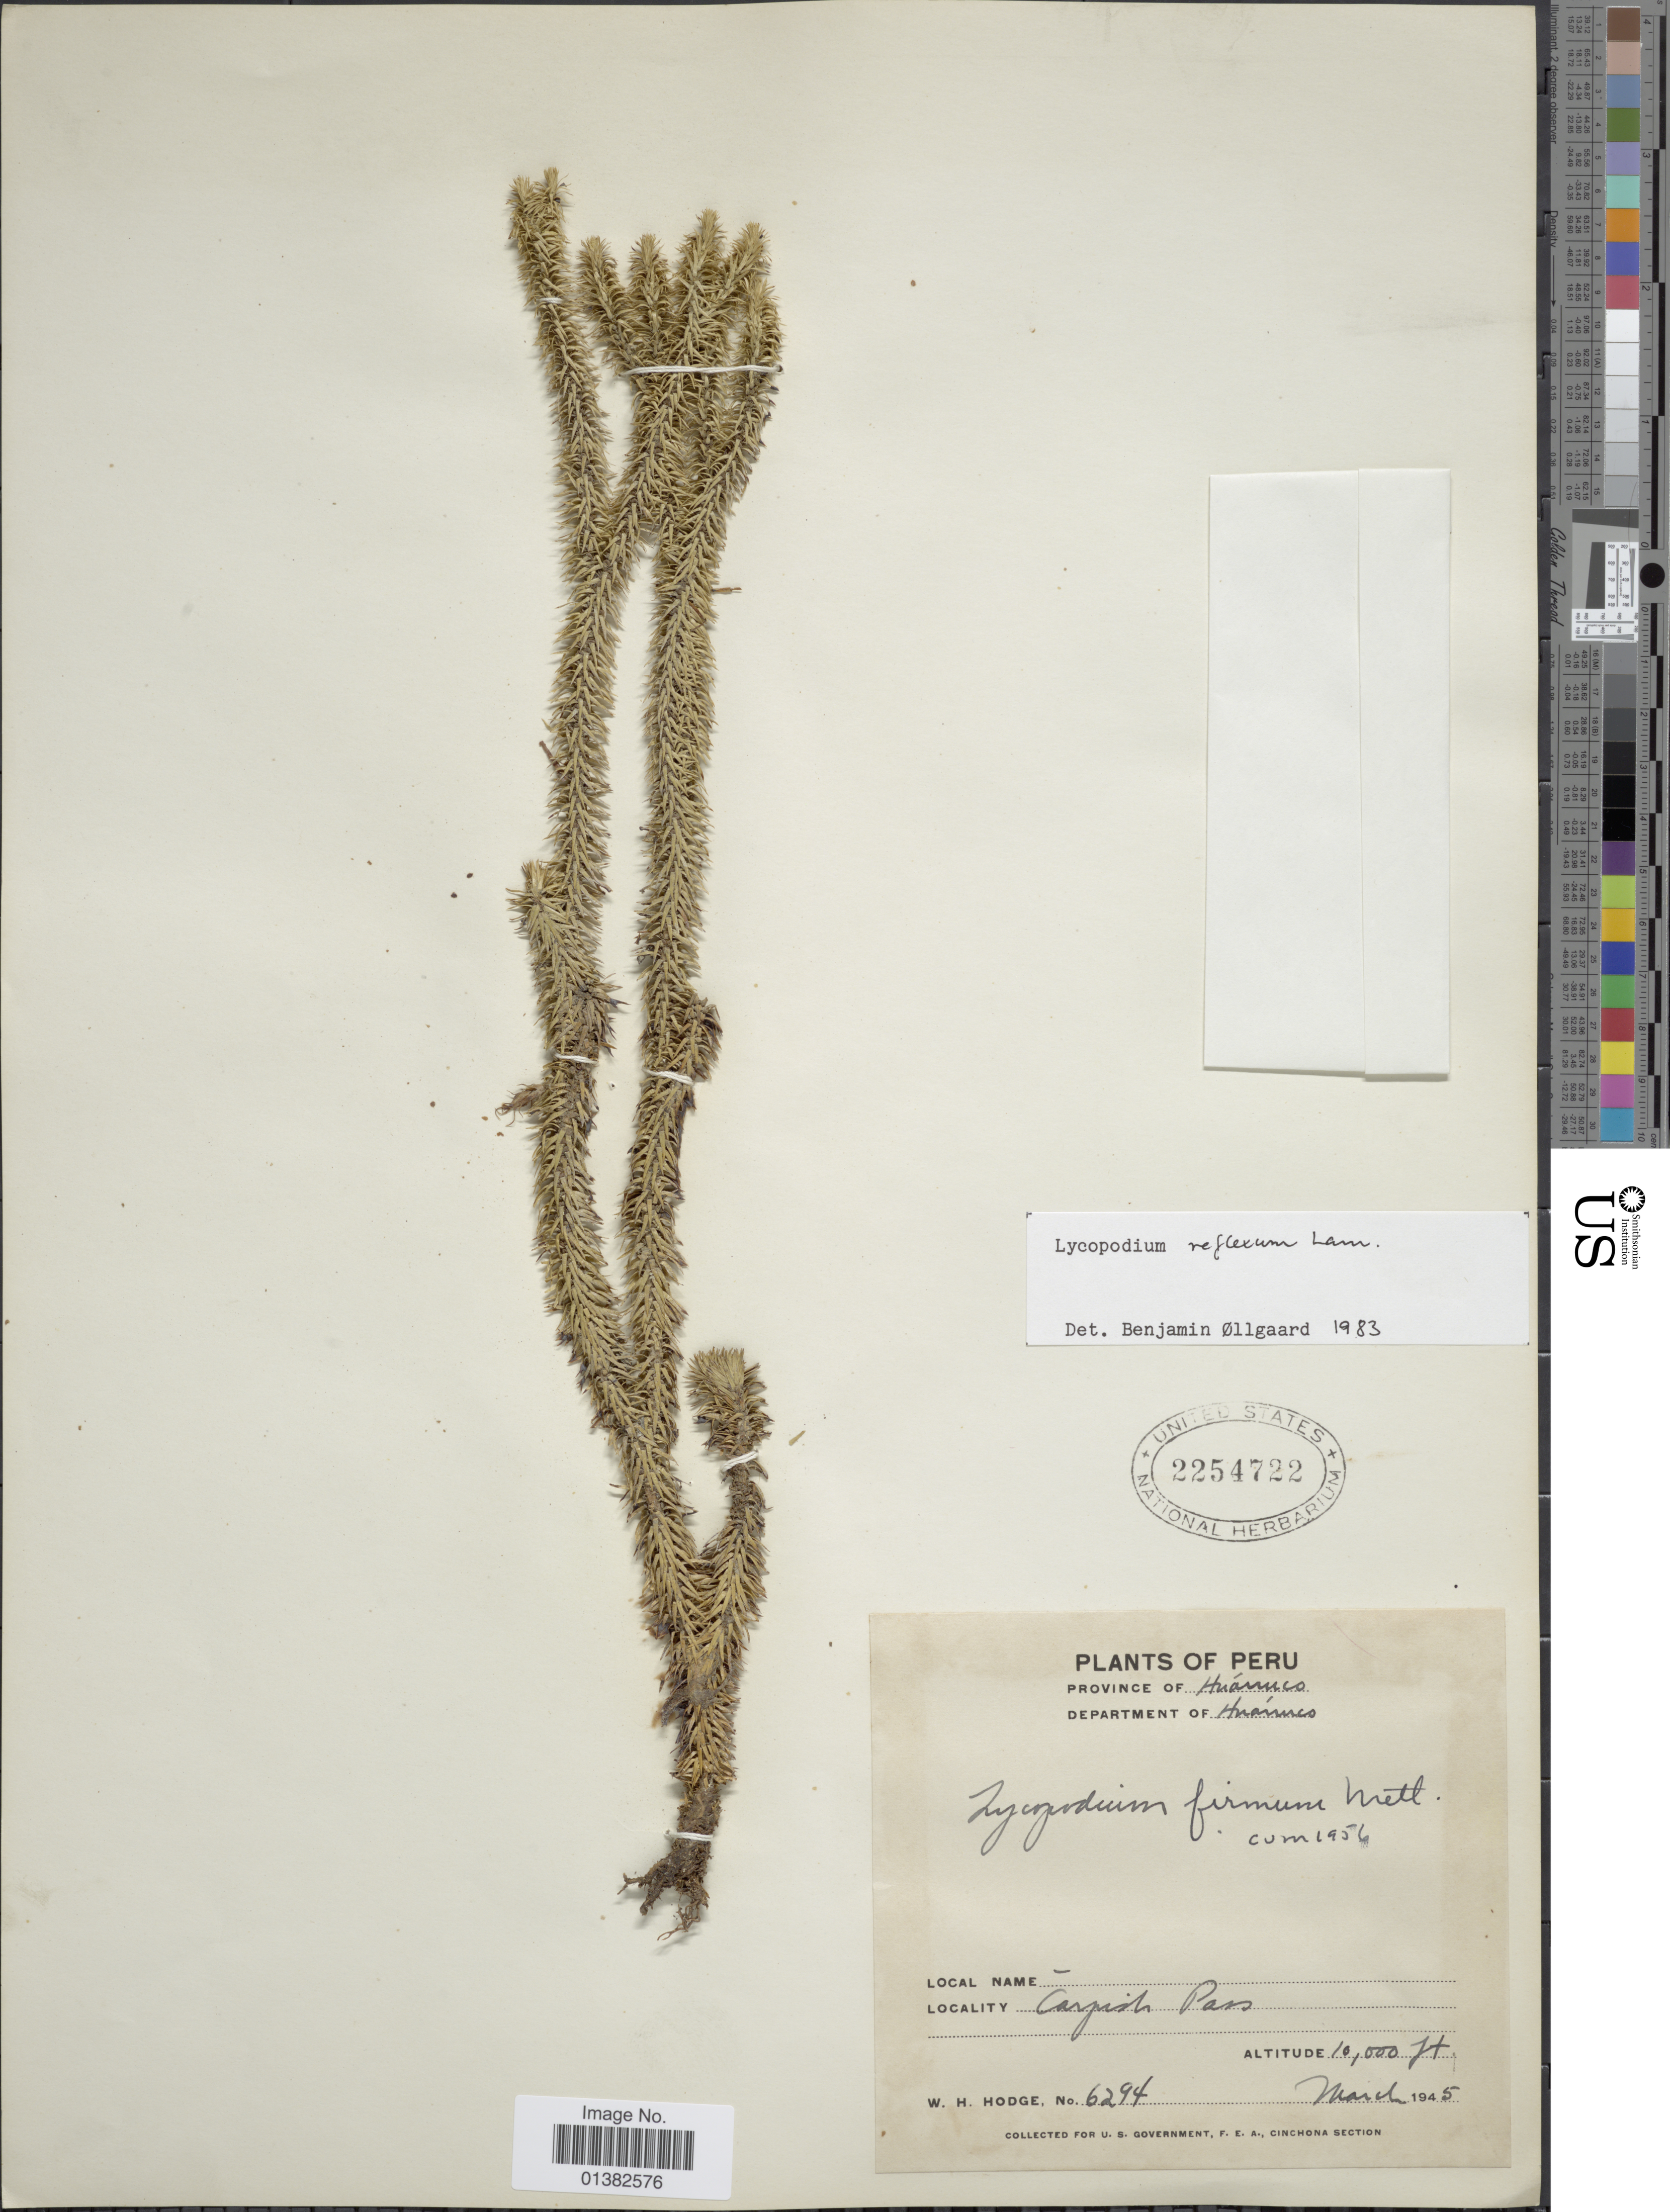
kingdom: Plantae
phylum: Tracheophyta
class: Lycopodiopsida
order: Lycopodiales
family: Lycopodiaceae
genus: Phlegmariurus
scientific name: Phlegmariurus reflexus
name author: (Lam.) B. Øllg.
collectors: W. Hodge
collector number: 6294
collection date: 1945-03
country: Peru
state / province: Huánuco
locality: Department of Huánuco, Carpish Pass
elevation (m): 3048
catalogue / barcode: US 2254722